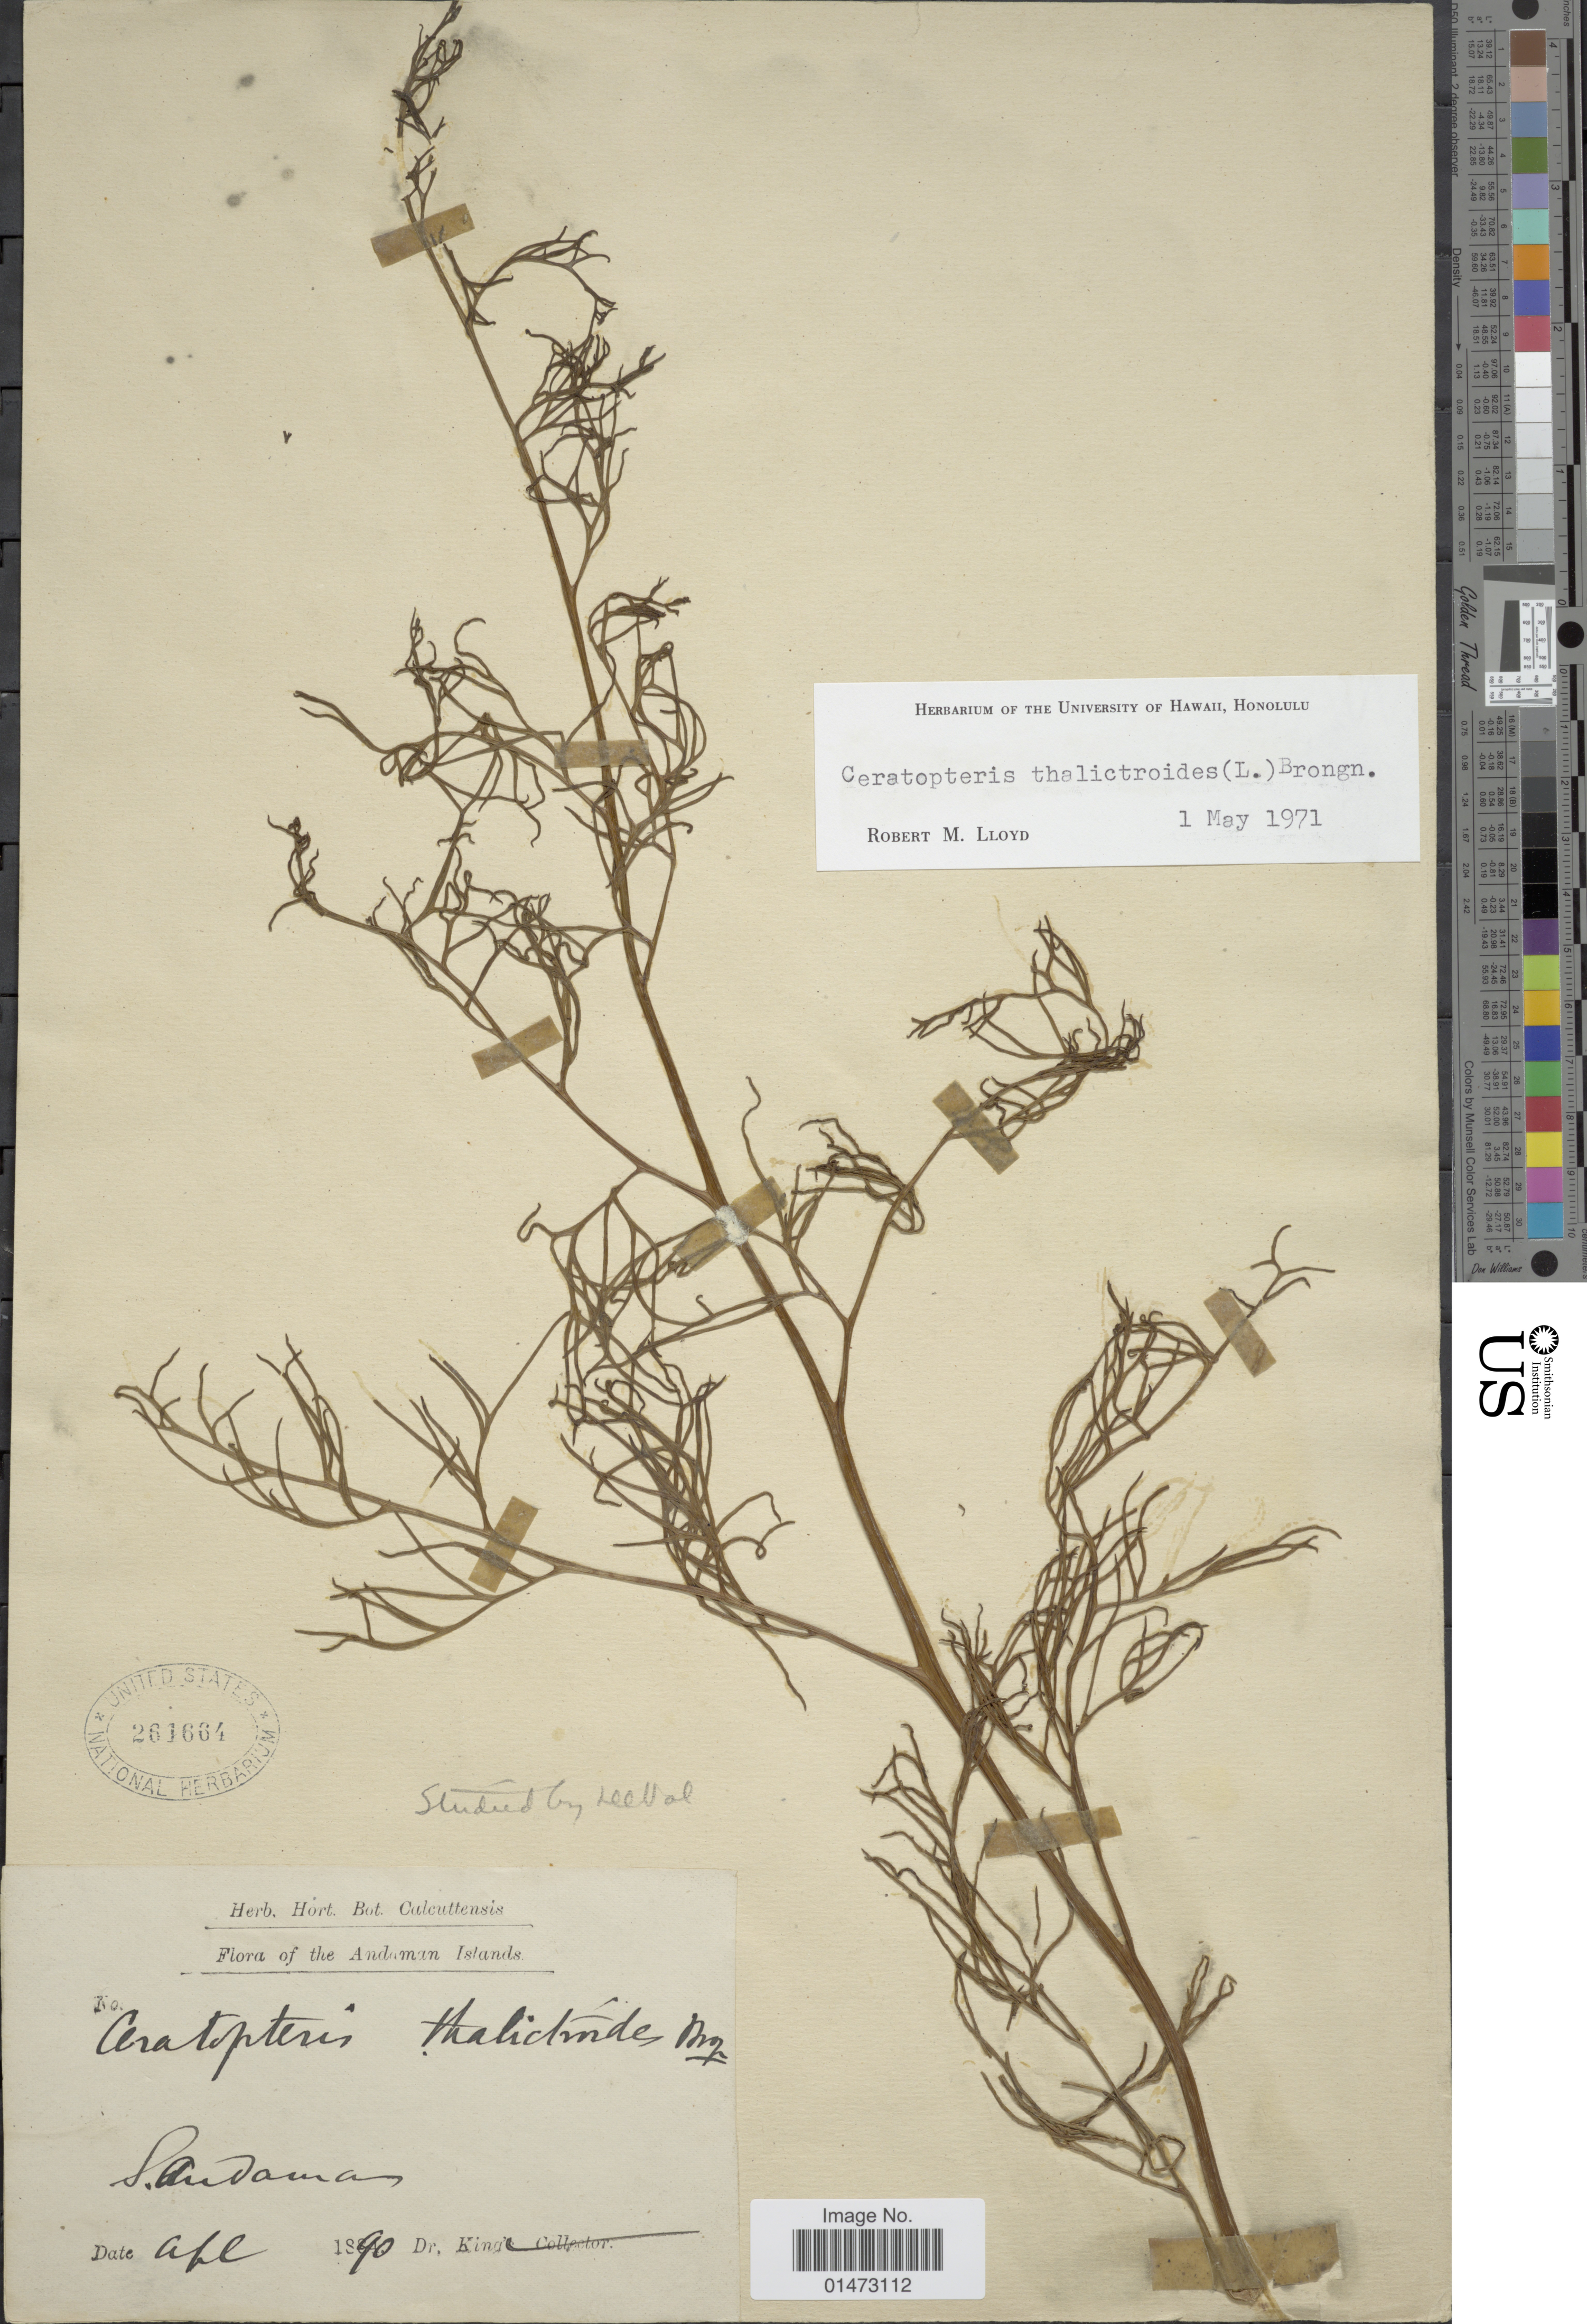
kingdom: Plantae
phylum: Tracheophyta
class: Polypodiopsida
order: Polypodiales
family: Pteridaceae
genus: Ceratopteris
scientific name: Ceratopteris thalictroides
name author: (L.) Brongn.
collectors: G. King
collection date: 1890-04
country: India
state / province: Andaman and Nicobar Islands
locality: Andaman Islands. S. Andaman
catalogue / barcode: US 261664